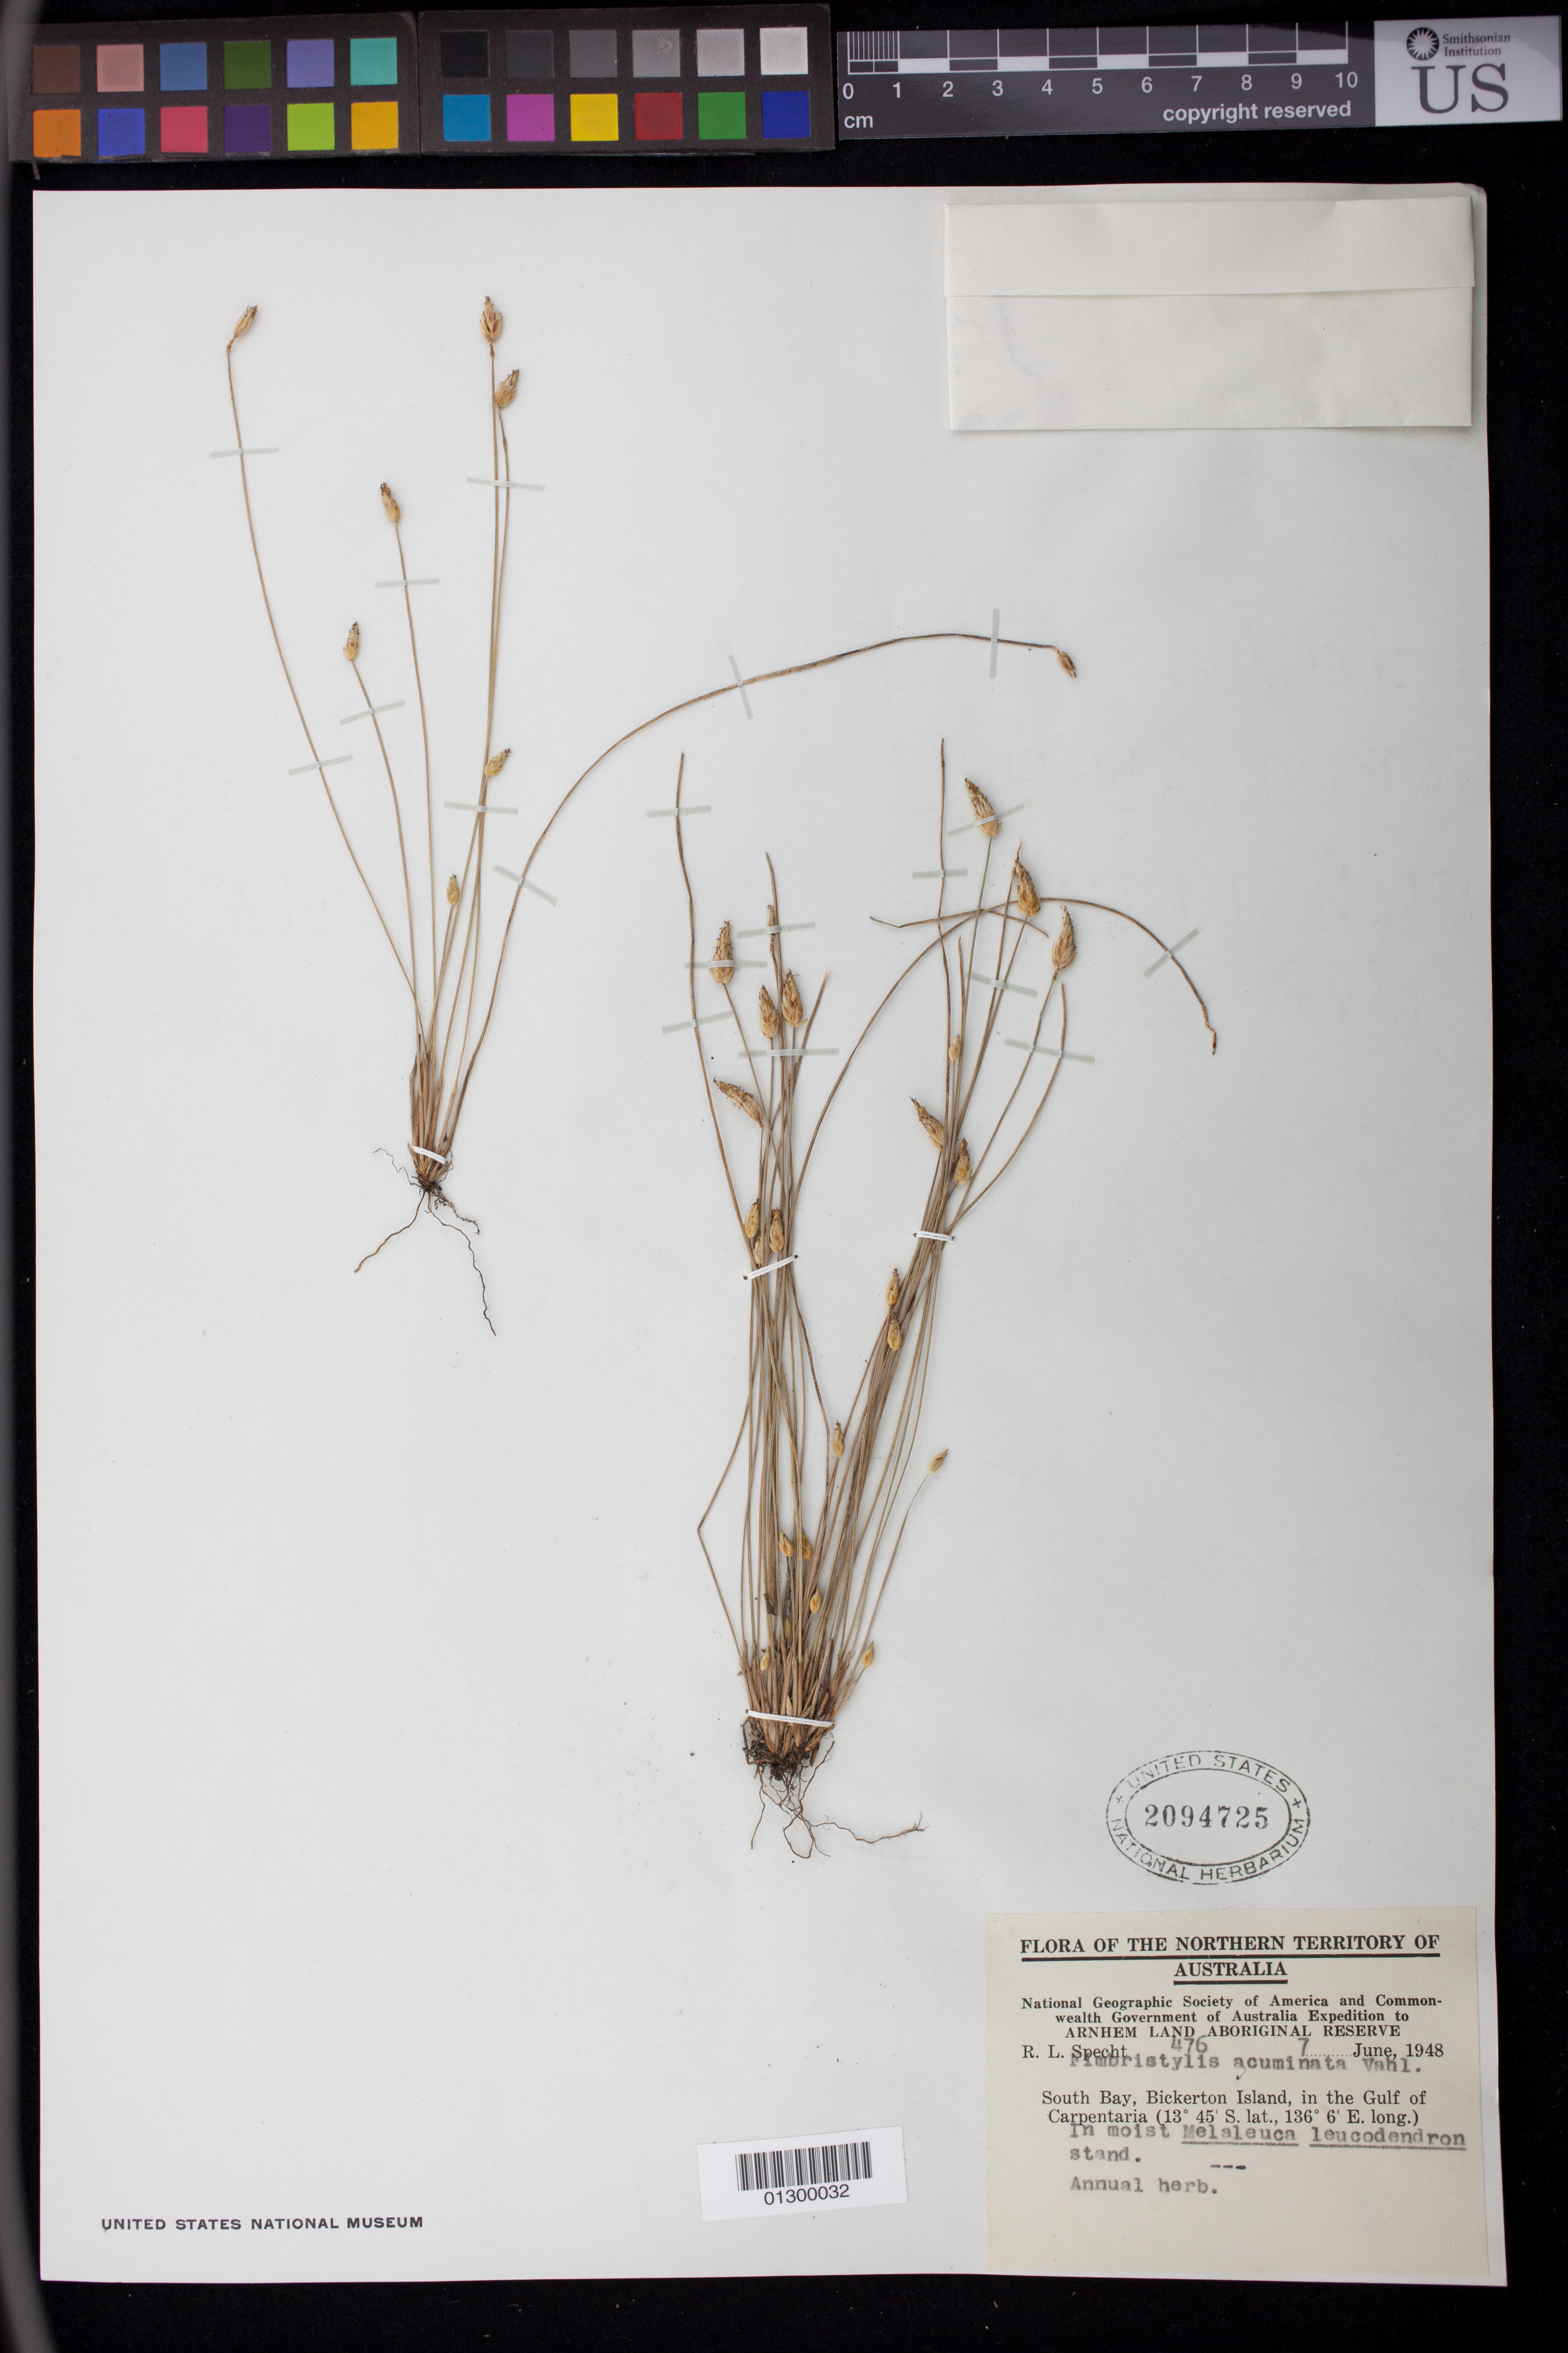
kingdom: Plantae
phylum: Tracheophyta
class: Liliopsida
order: Poales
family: Cyperaceae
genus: Fimbristylis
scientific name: Fimbristylis acuminata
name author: Vahl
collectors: R. L. Specht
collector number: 476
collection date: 1948-06-07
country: Australia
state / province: Northern Territory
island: Bickerton Island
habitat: In moist Melaleuca leicodendron stand.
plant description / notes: Annual herb.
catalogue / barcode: US 2094725